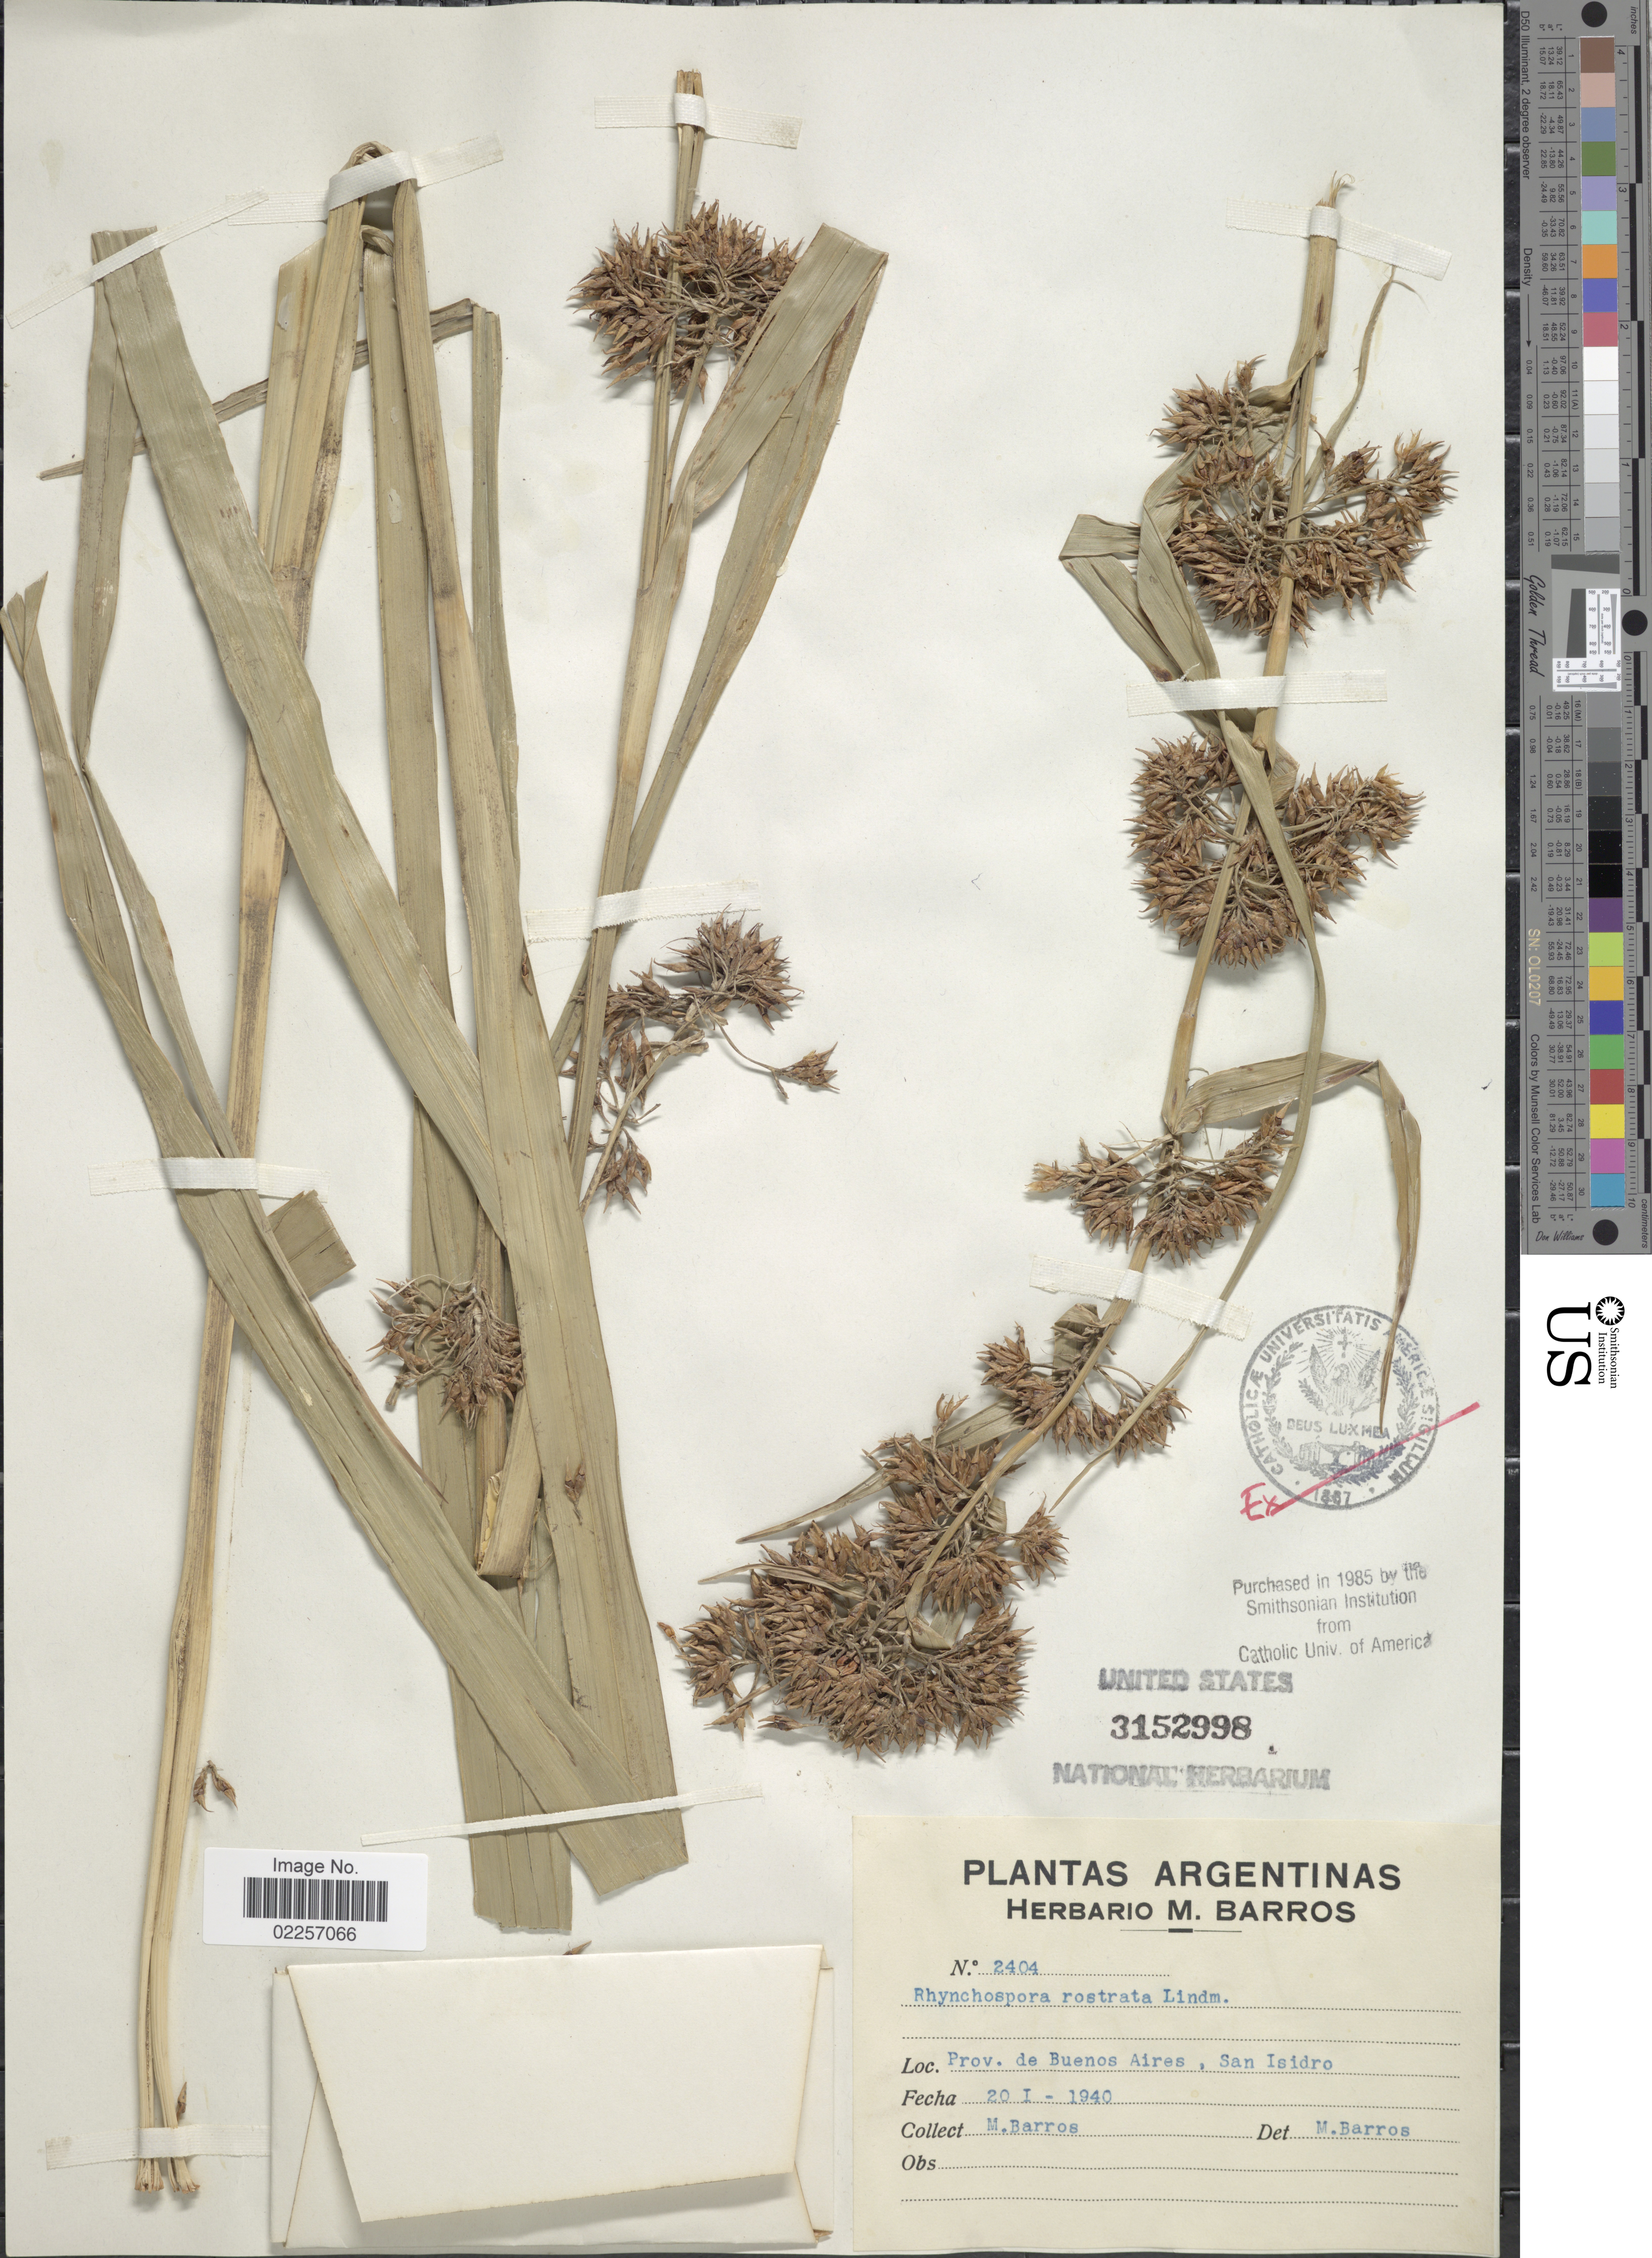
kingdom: Plantae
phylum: Tracheophyta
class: Liliopsida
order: Poales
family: Cyperaceae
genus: Rhynchospora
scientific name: Rhynchospora organensis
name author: C.B. Clarke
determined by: Weber, P., (ICN), Universidade Federal do Rio Grande do Sul (BRAZIL)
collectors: M. Barros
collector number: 2404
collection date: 1940-01-20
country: Argentina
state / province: Buenos Aires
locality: San Isidro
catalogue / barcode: US 3152998